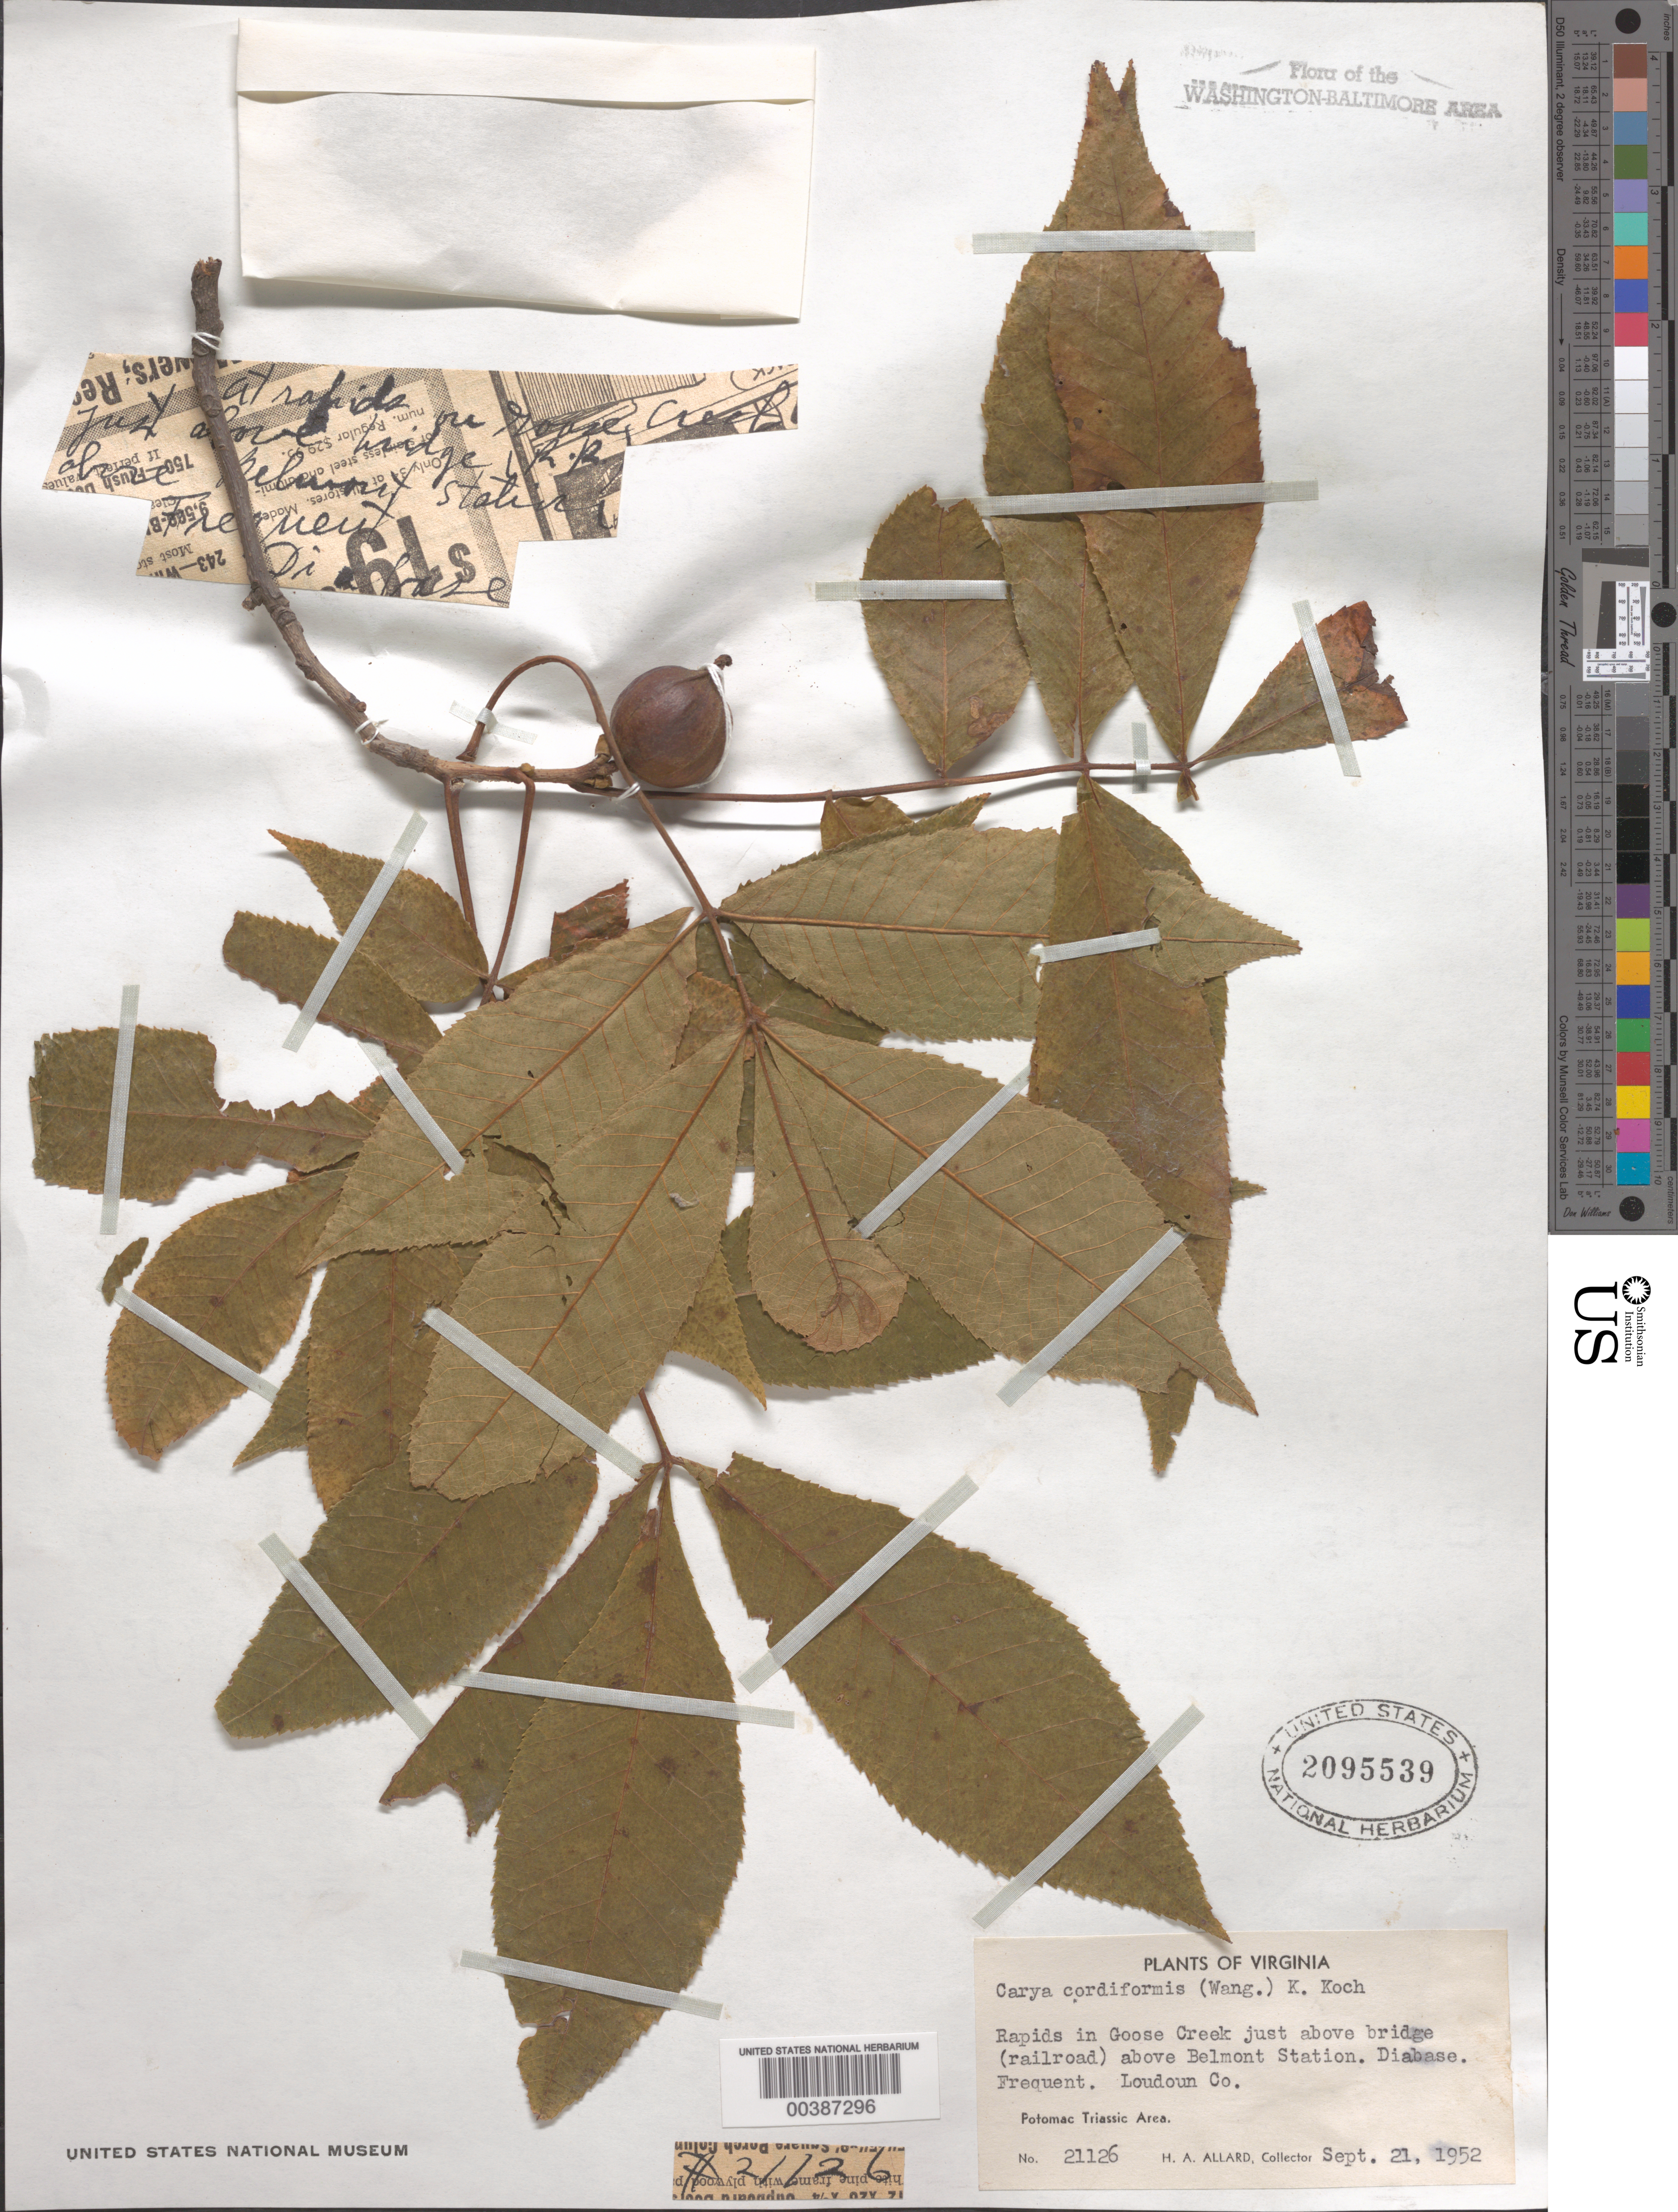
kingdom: Plantae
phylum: Tracheophyta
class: Magnoliopsida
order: Fagales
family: Juglandaceae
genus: Carya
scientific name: Carya cordiformis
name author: (Wangenh.) K. Koch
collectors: H. A. Allard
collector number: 21126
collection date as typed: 21 Sep 1952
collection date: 1952-09-21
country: United States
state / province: Virginia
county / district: Loudoun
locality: Goose Creek above Railway Bridge above Belmont Station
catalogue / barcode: US 2095539